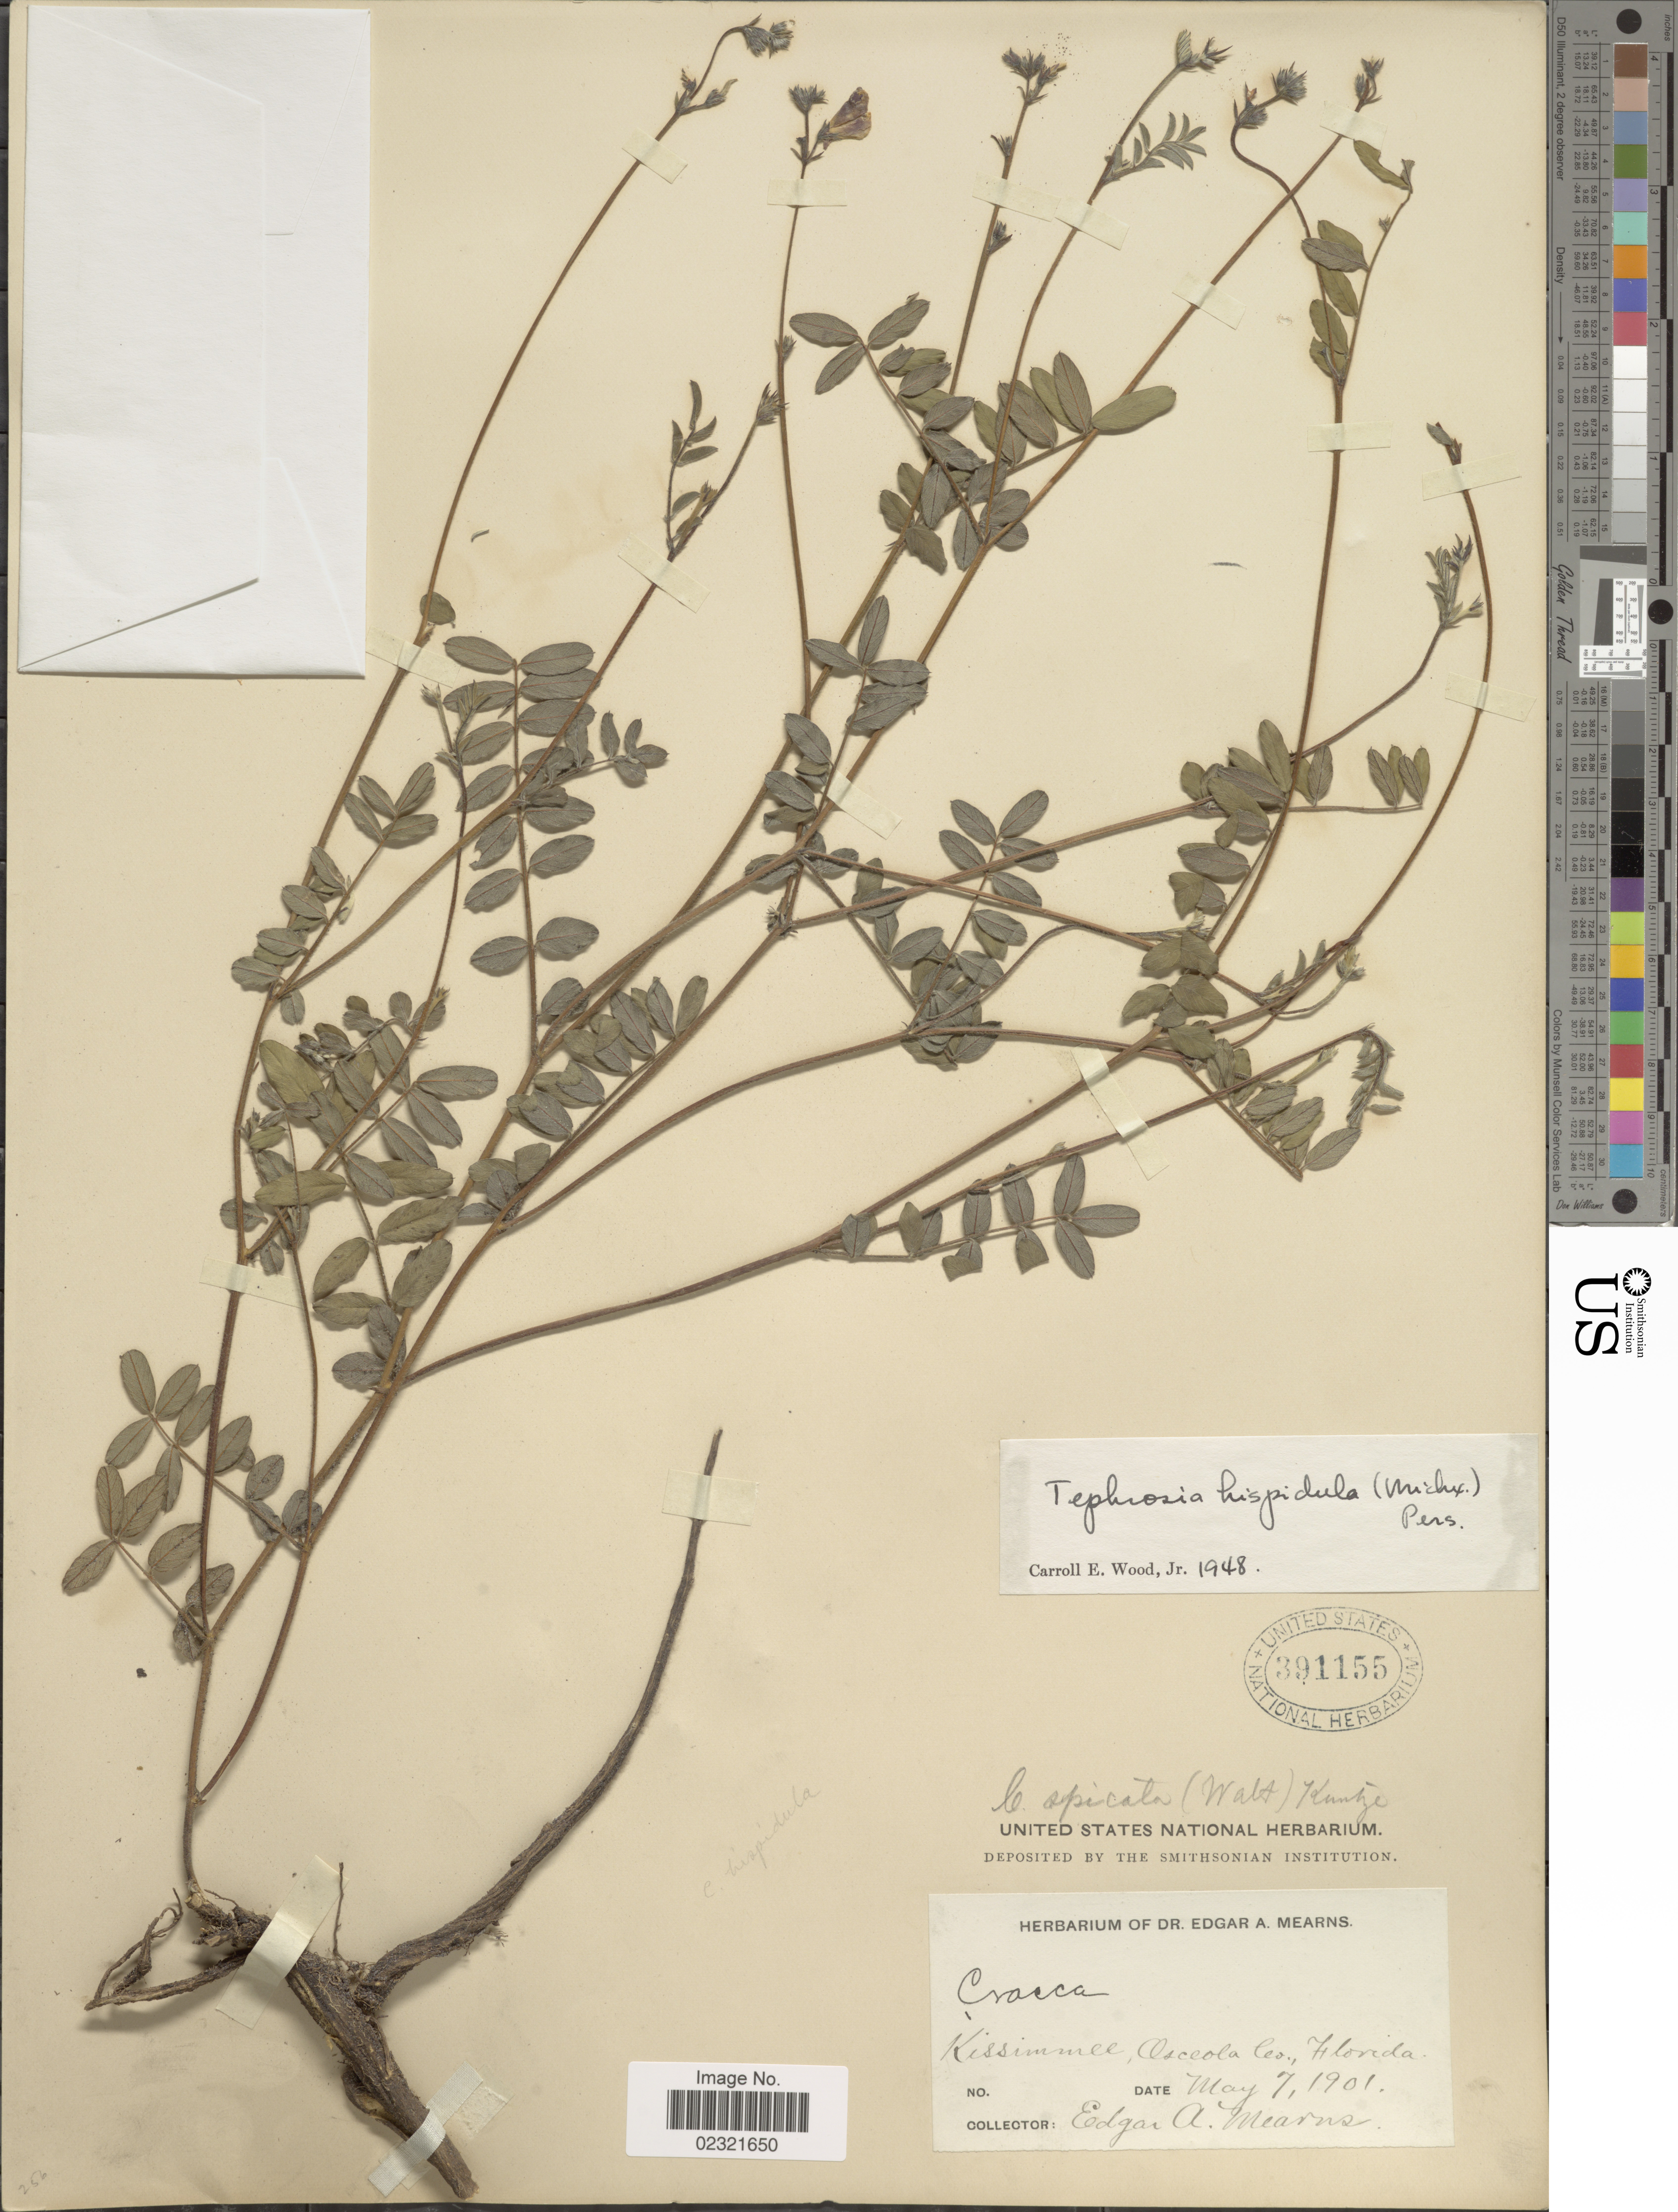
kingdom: Plantae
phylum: Tracheophyta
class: Magnoliopsida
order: Fabales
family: Fabaceae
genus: Tephrosia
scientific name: Tephrosia hispidula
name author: (Michx.) Pers.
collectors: E. A. Mearns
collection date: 1901-05-07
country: United States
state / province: Florida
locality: Kissimmee, Osceola Co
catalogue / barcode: US 391155